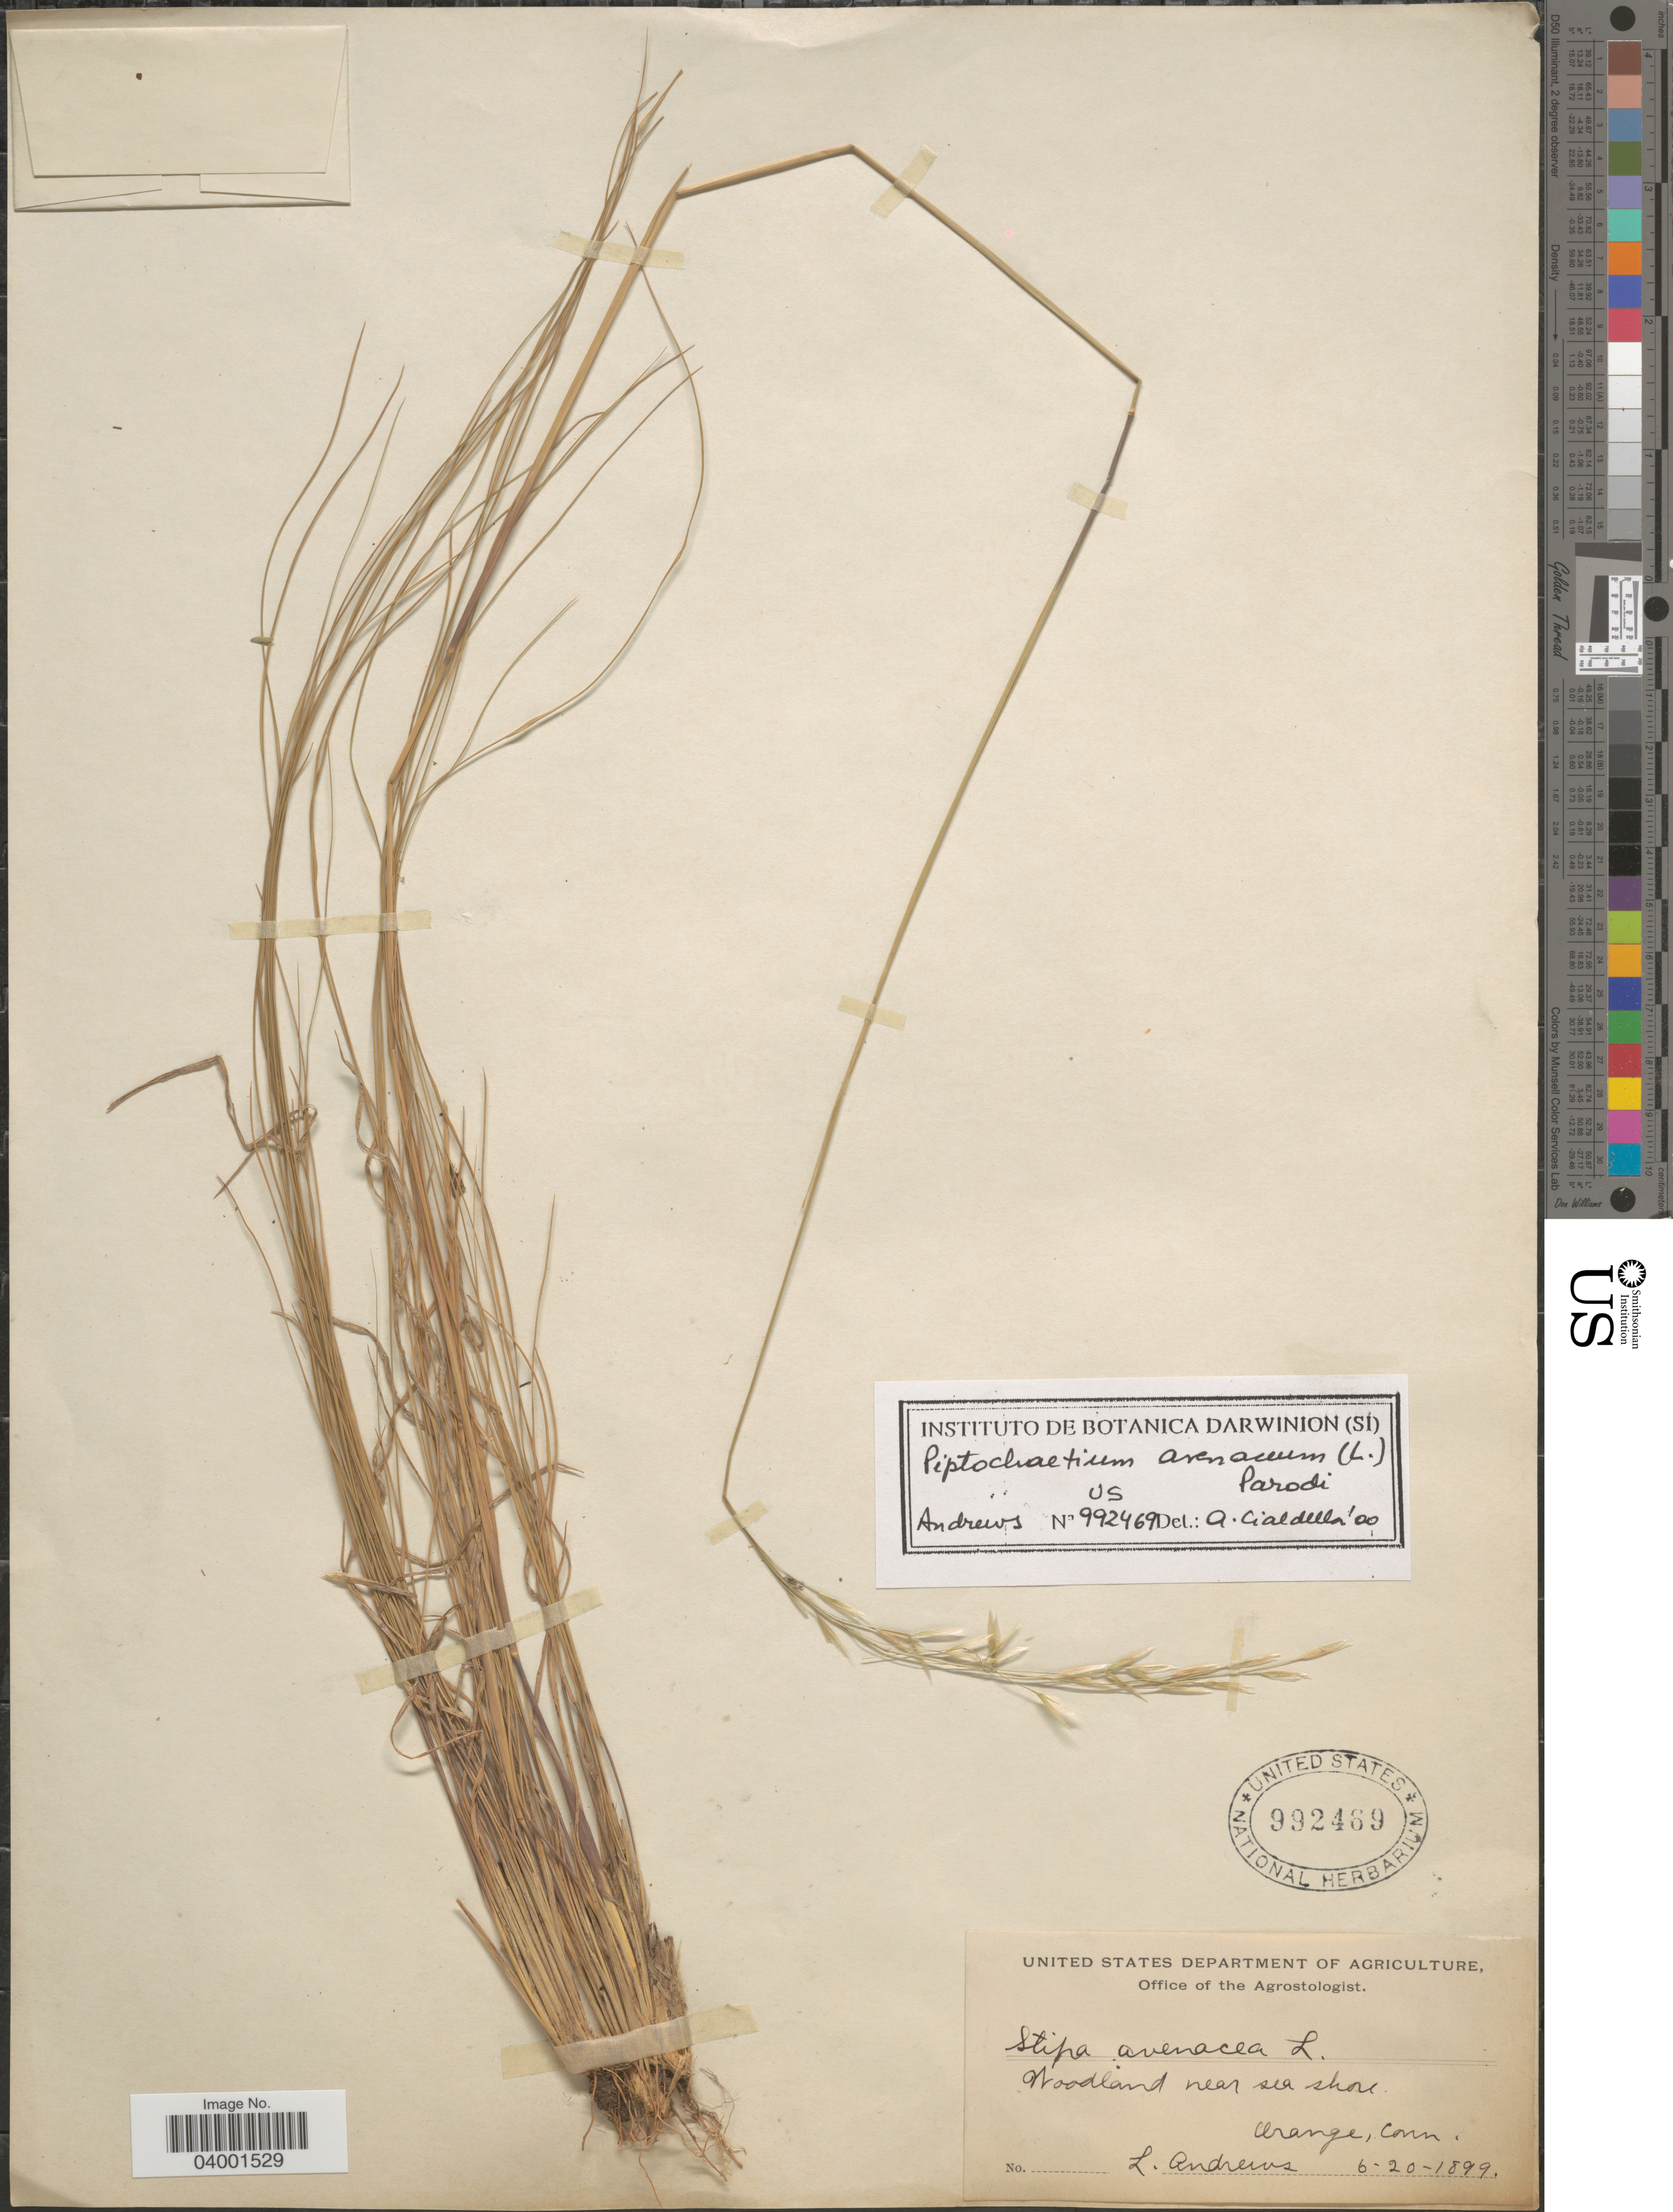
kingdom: Plantae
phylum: Tracheophyta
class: Liliopsida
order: Poales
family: Poaceae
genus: Piptochaetium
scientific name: Piptochaetium avenaceum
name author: (L.) Parodi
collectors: L. Andrews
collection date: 1899-06-20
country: United States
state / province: Connecticut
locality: Woodland near sea shore. Orange.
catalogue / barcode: US 992469